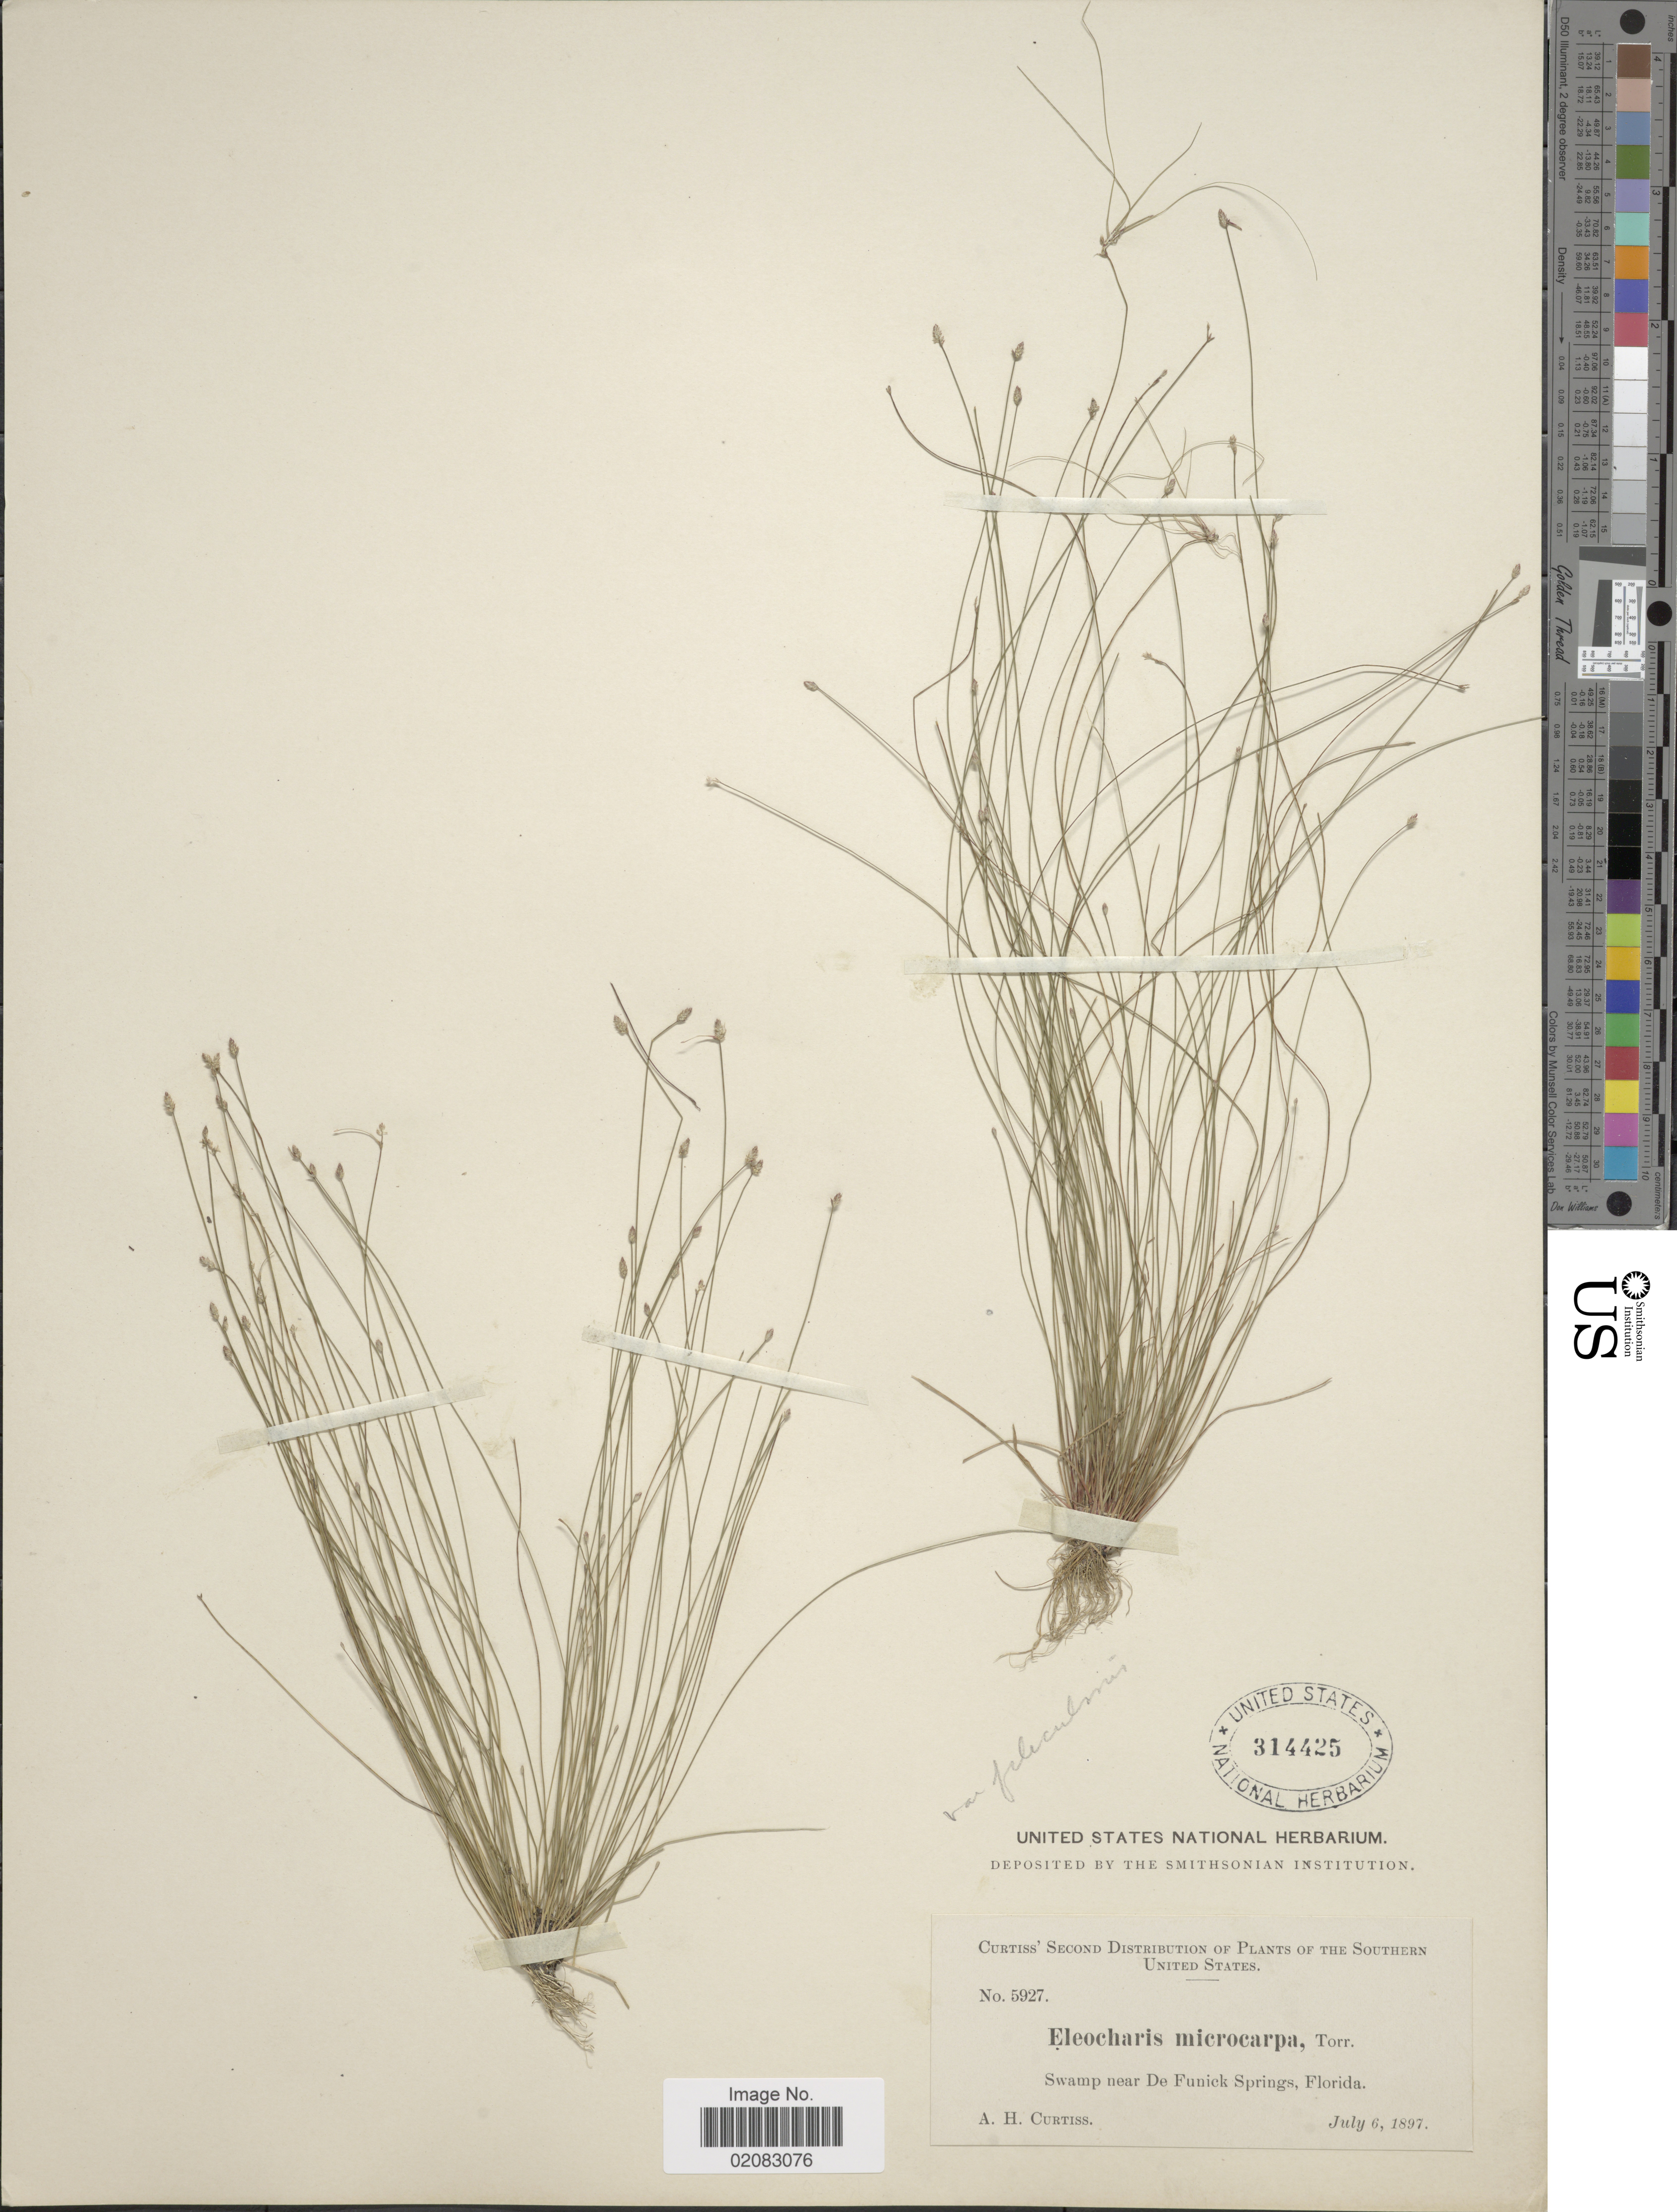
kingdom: Plantae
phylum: Tracheophyta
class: Liliopsida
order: Poales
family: Cyperaceae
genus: Eleocharis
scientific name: Eleocharis microcarpa var. filiculmis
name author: Torr.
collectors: A. H. Curtiss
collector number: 5927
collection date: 1897-07-06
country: United States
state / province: Florida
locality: The Southern United States, Swamp near De Funick Springs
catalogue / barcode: US 314425